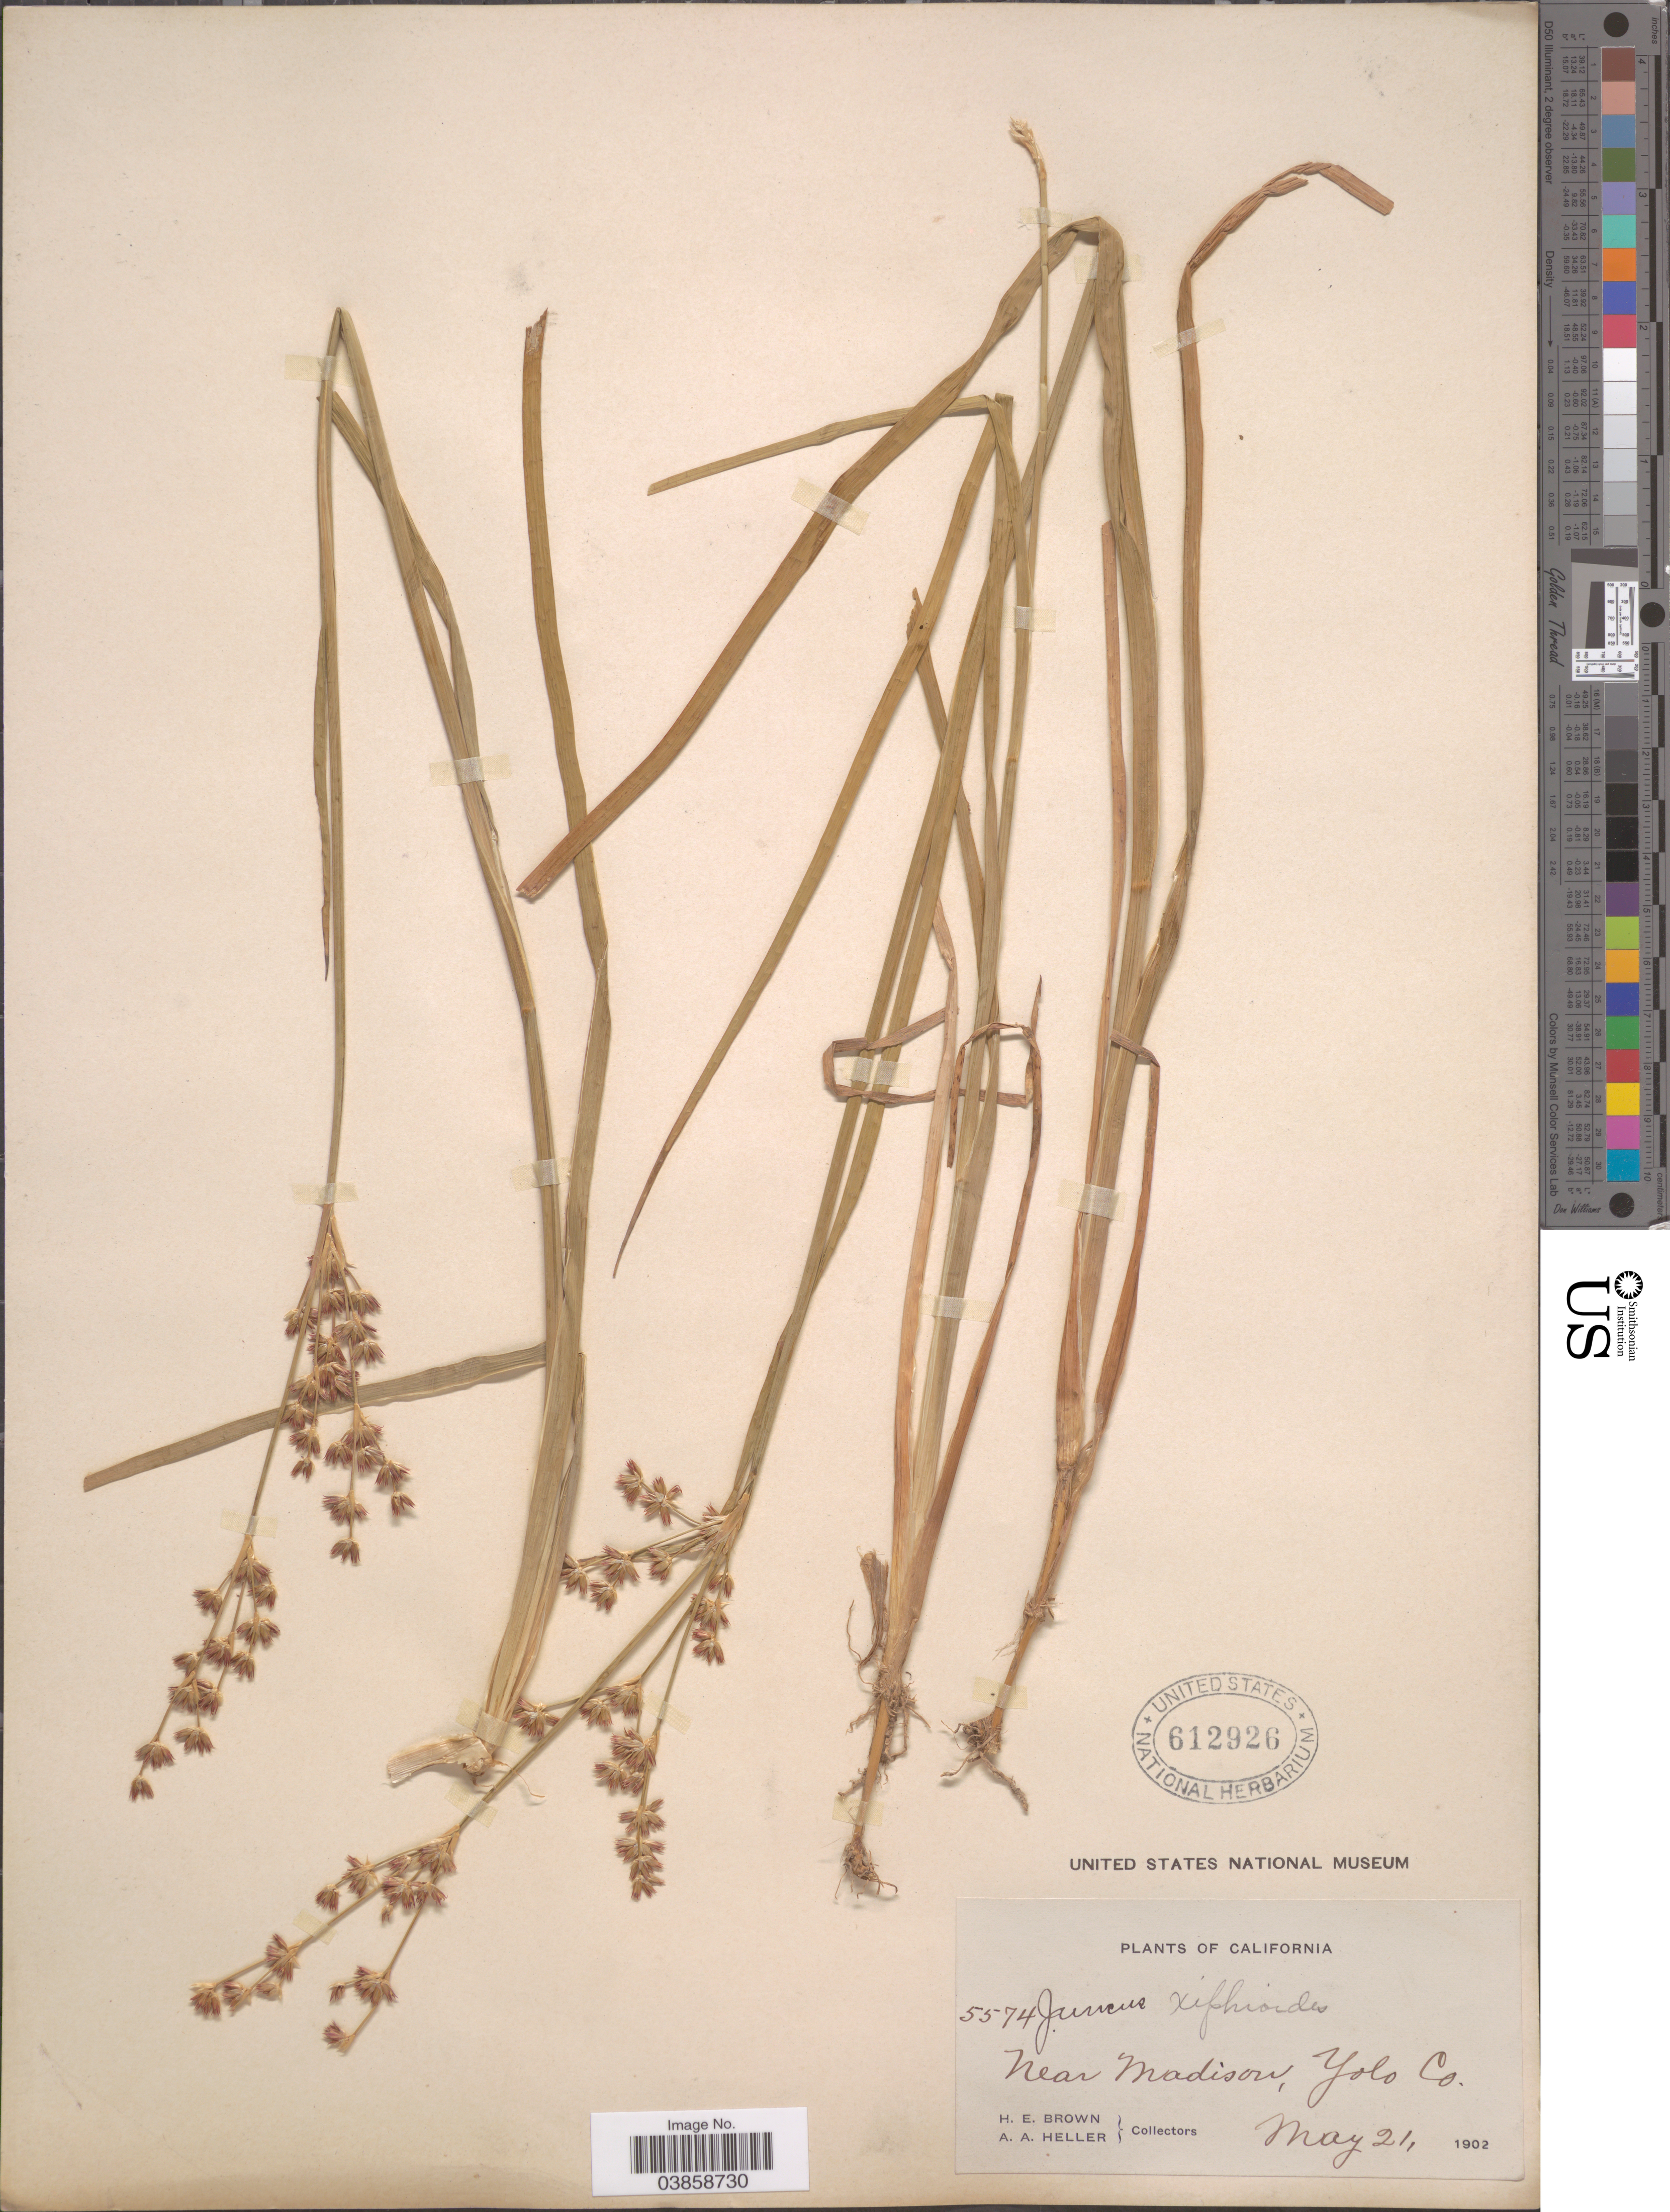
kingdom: Plantae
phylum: Tracheophyta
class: Liliopsida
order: Poales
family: Juncaceae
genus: Juncus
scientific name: Juncus xiphioides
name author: E. Mey.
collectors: H. E. Brown & A. A. Heller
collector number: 5574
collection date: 1902-05-21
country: United States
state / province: California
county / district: Yolo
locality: Near Madison, Yolo Co.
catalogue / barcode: US 612926